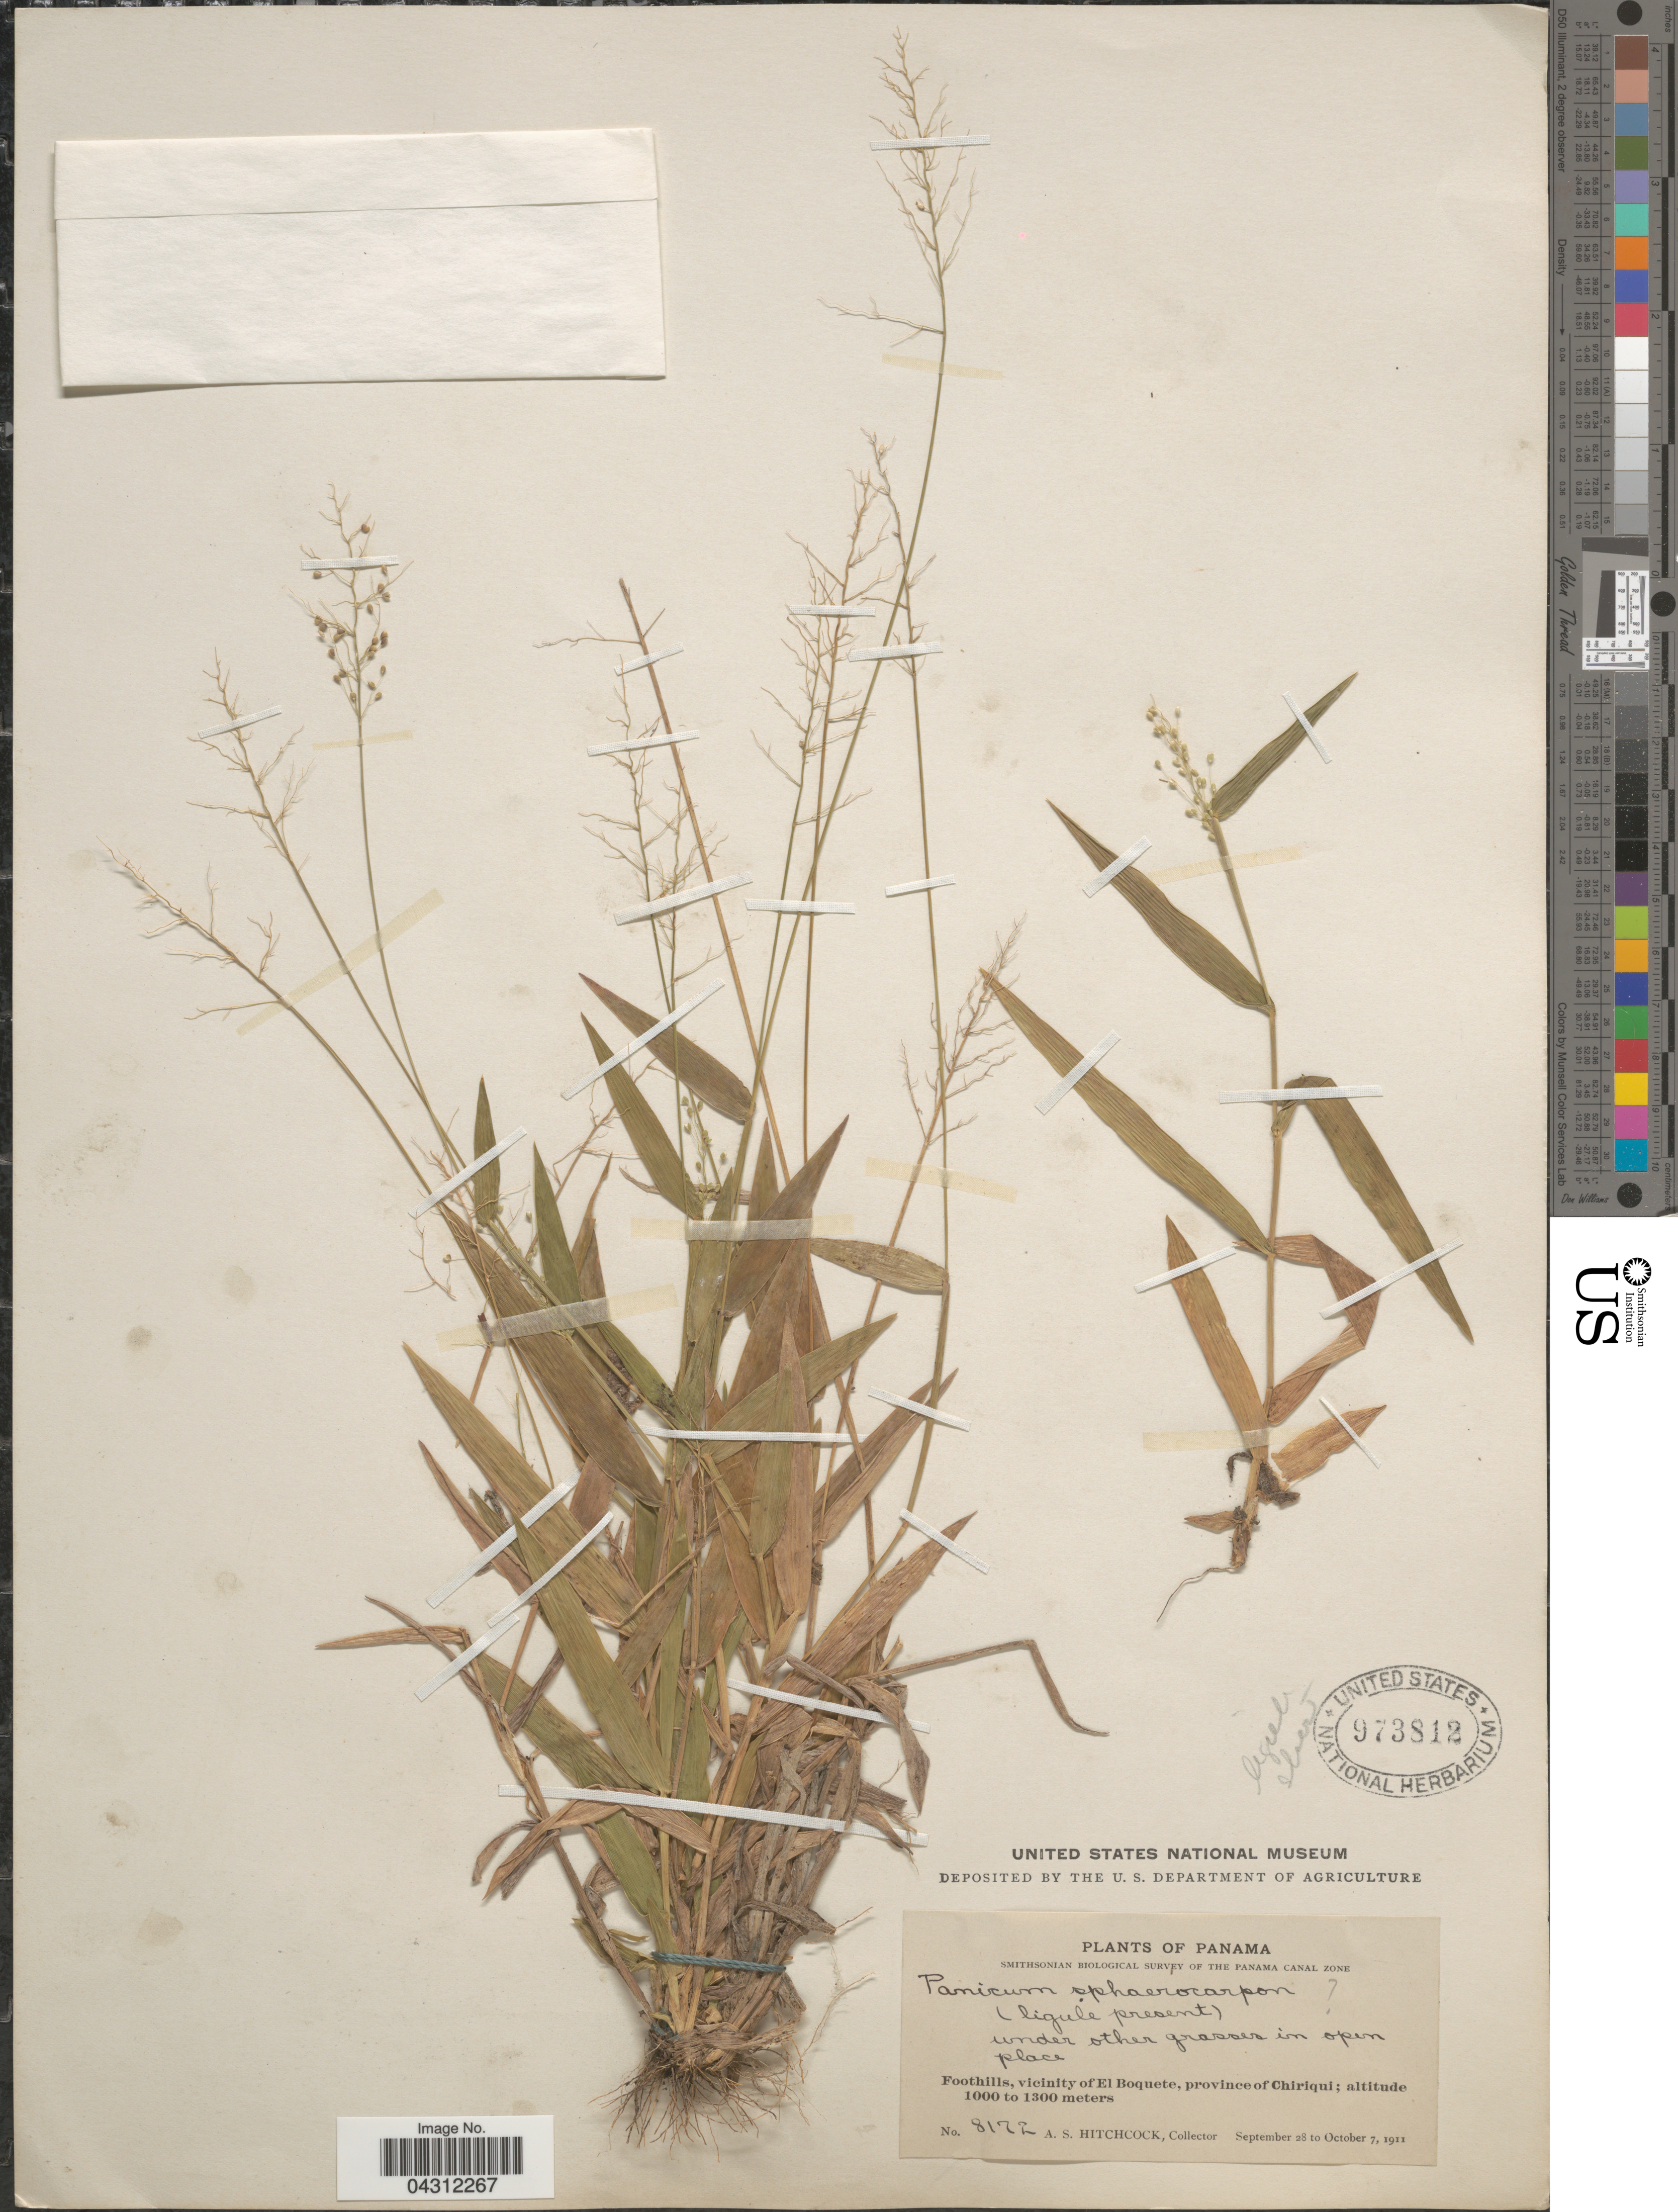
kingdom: Plantae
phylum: Tracheophyta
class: Liliopsida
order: Poales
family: Poaceae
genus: Dichanthelium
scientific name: Dichanthelium sphaerocarpon var. sphaerocarpon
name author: (Elliott) Gould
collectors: A. S. Hitchcock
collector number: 8172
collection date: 1911-09-28/1911-10-07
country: Panama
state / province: Chiriqui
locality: Smithsonian Biological Survey of the Panama Canal Zone. Foothills, vicinity of El Boquete.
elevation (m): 1000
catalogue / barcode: US 973812